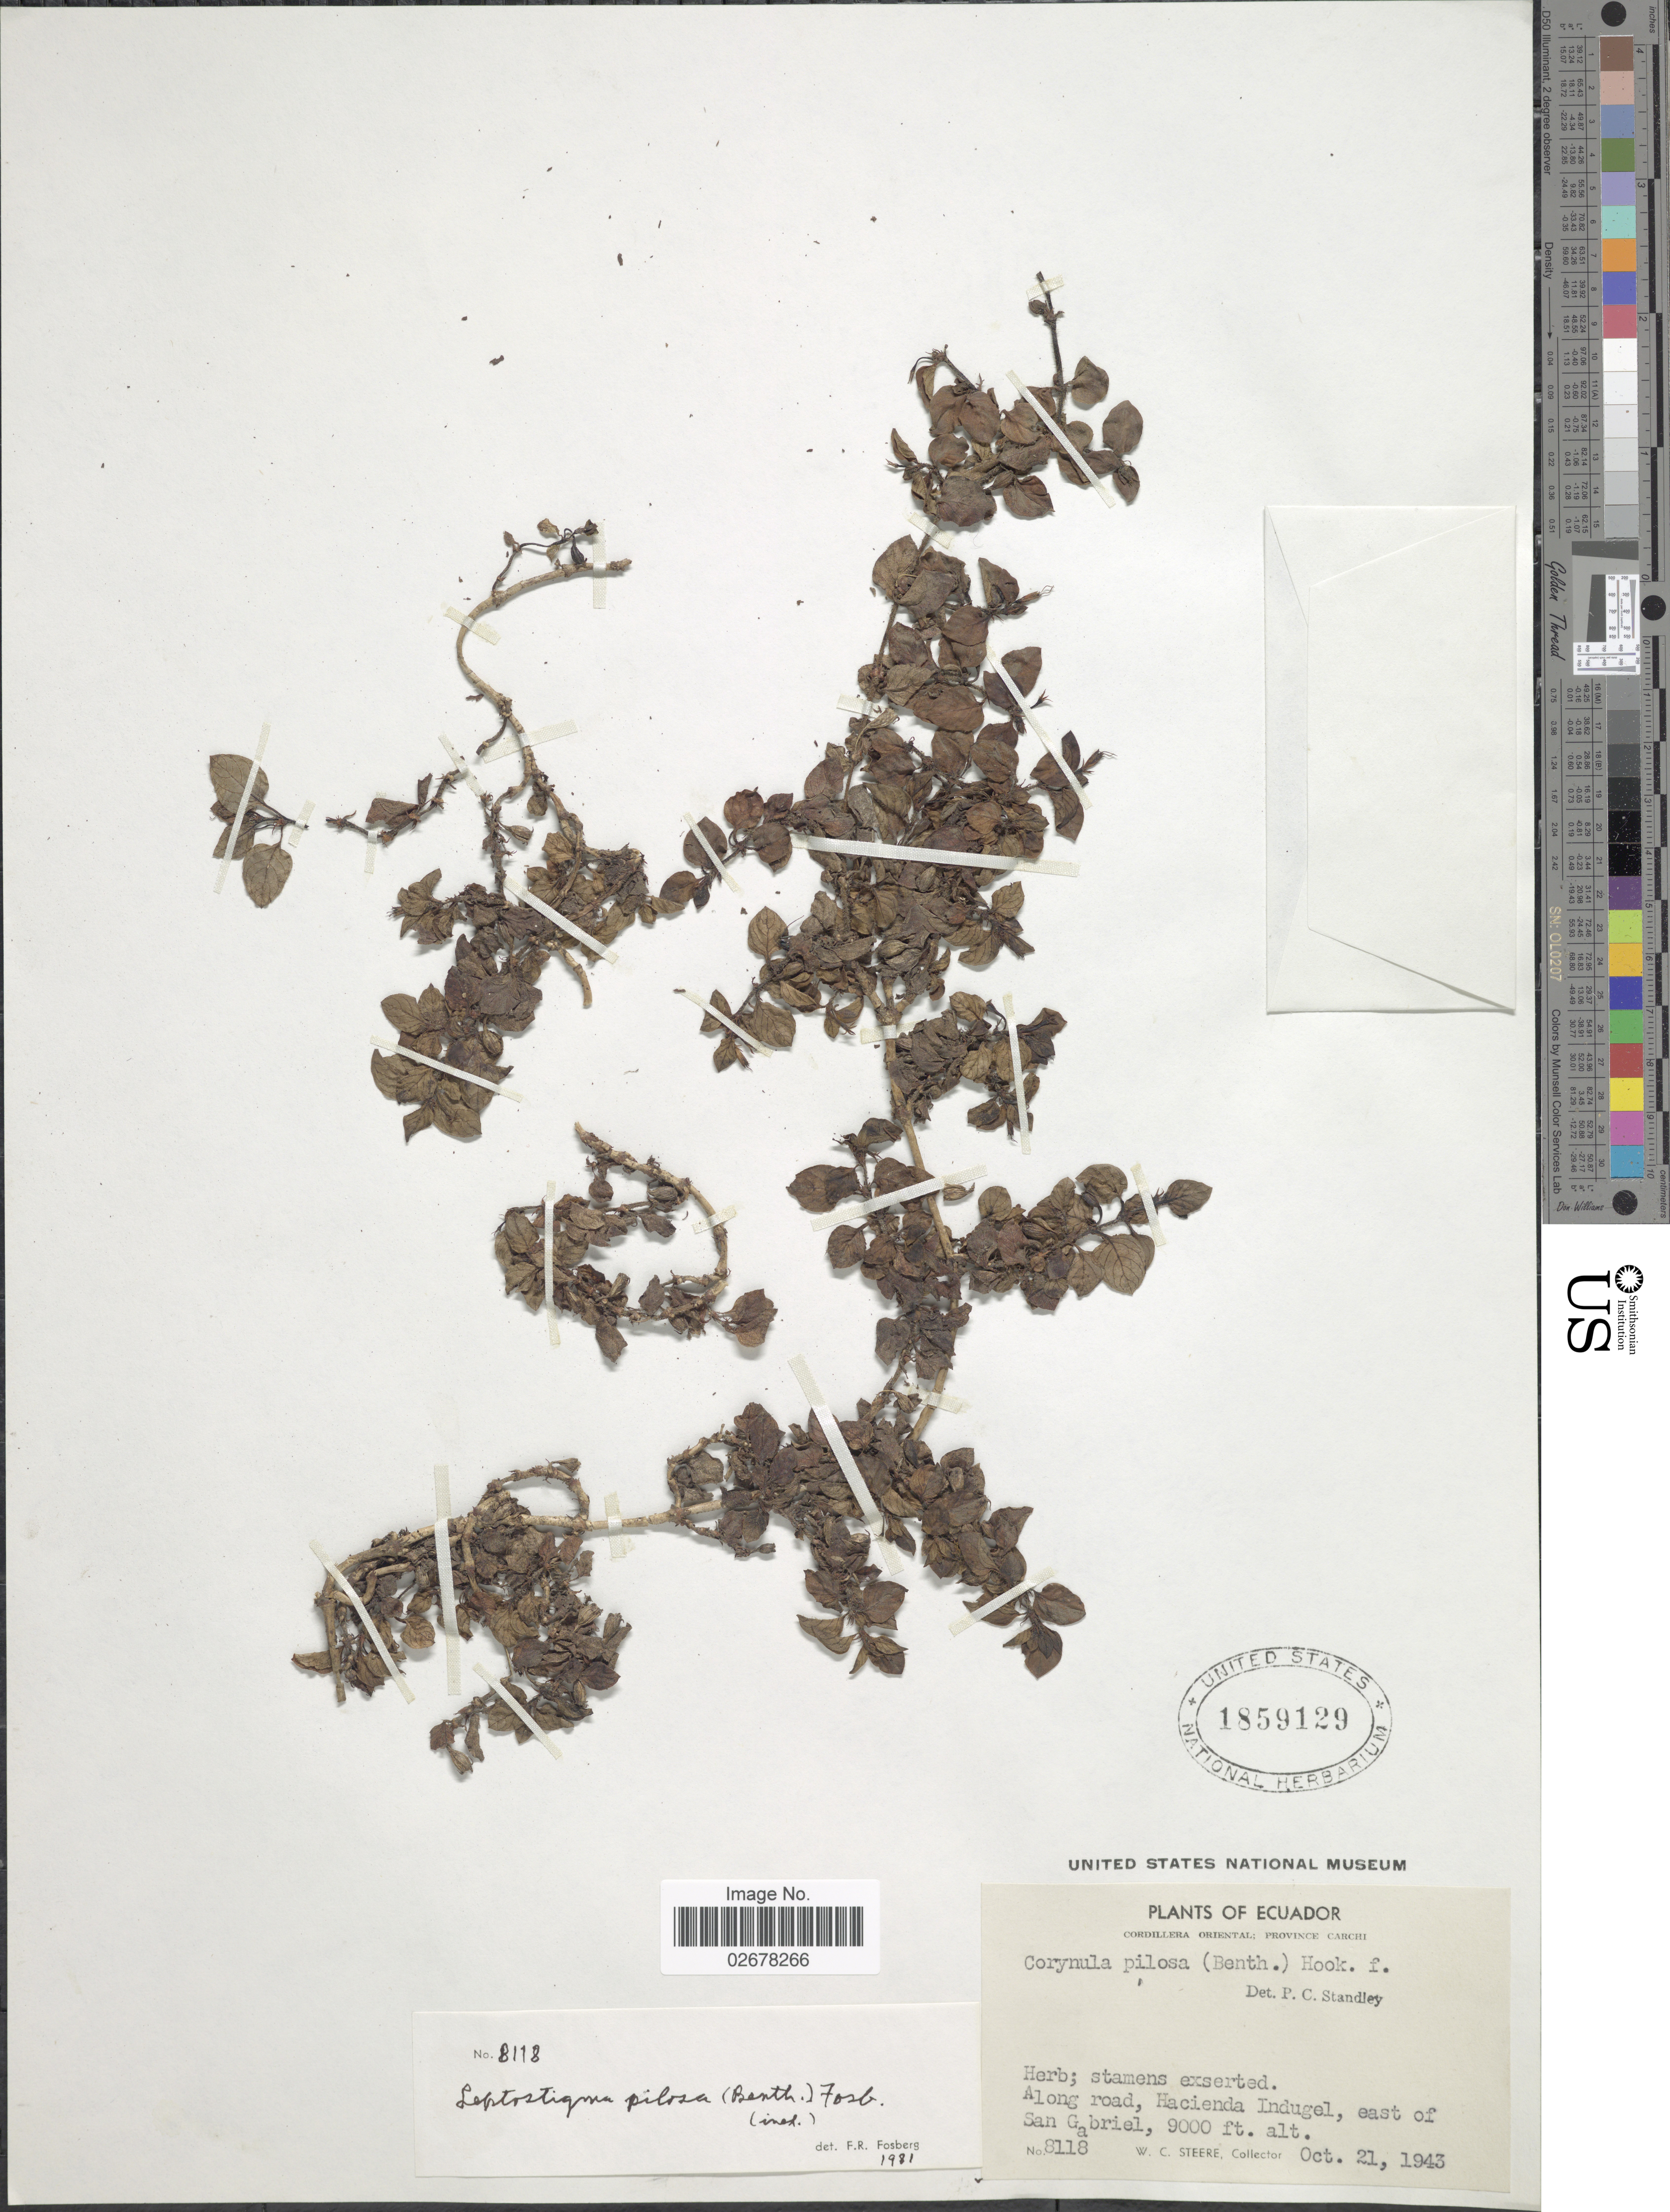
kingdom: Plantae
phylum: Tracheophyta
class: Magnoliopsida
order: Gentianales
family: Rubiaceae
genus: Leptostigma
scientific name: Leptostigma pilosum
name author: (Benth.) Fosberg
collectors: W. C. Steere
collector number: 8118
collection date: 1943-10-21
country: Ecuador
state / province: Carchi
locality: Cordillera Oriental, along road, Hacienda Indugel, east of San Gabriel.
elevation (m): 2743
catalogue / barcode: US 1859129